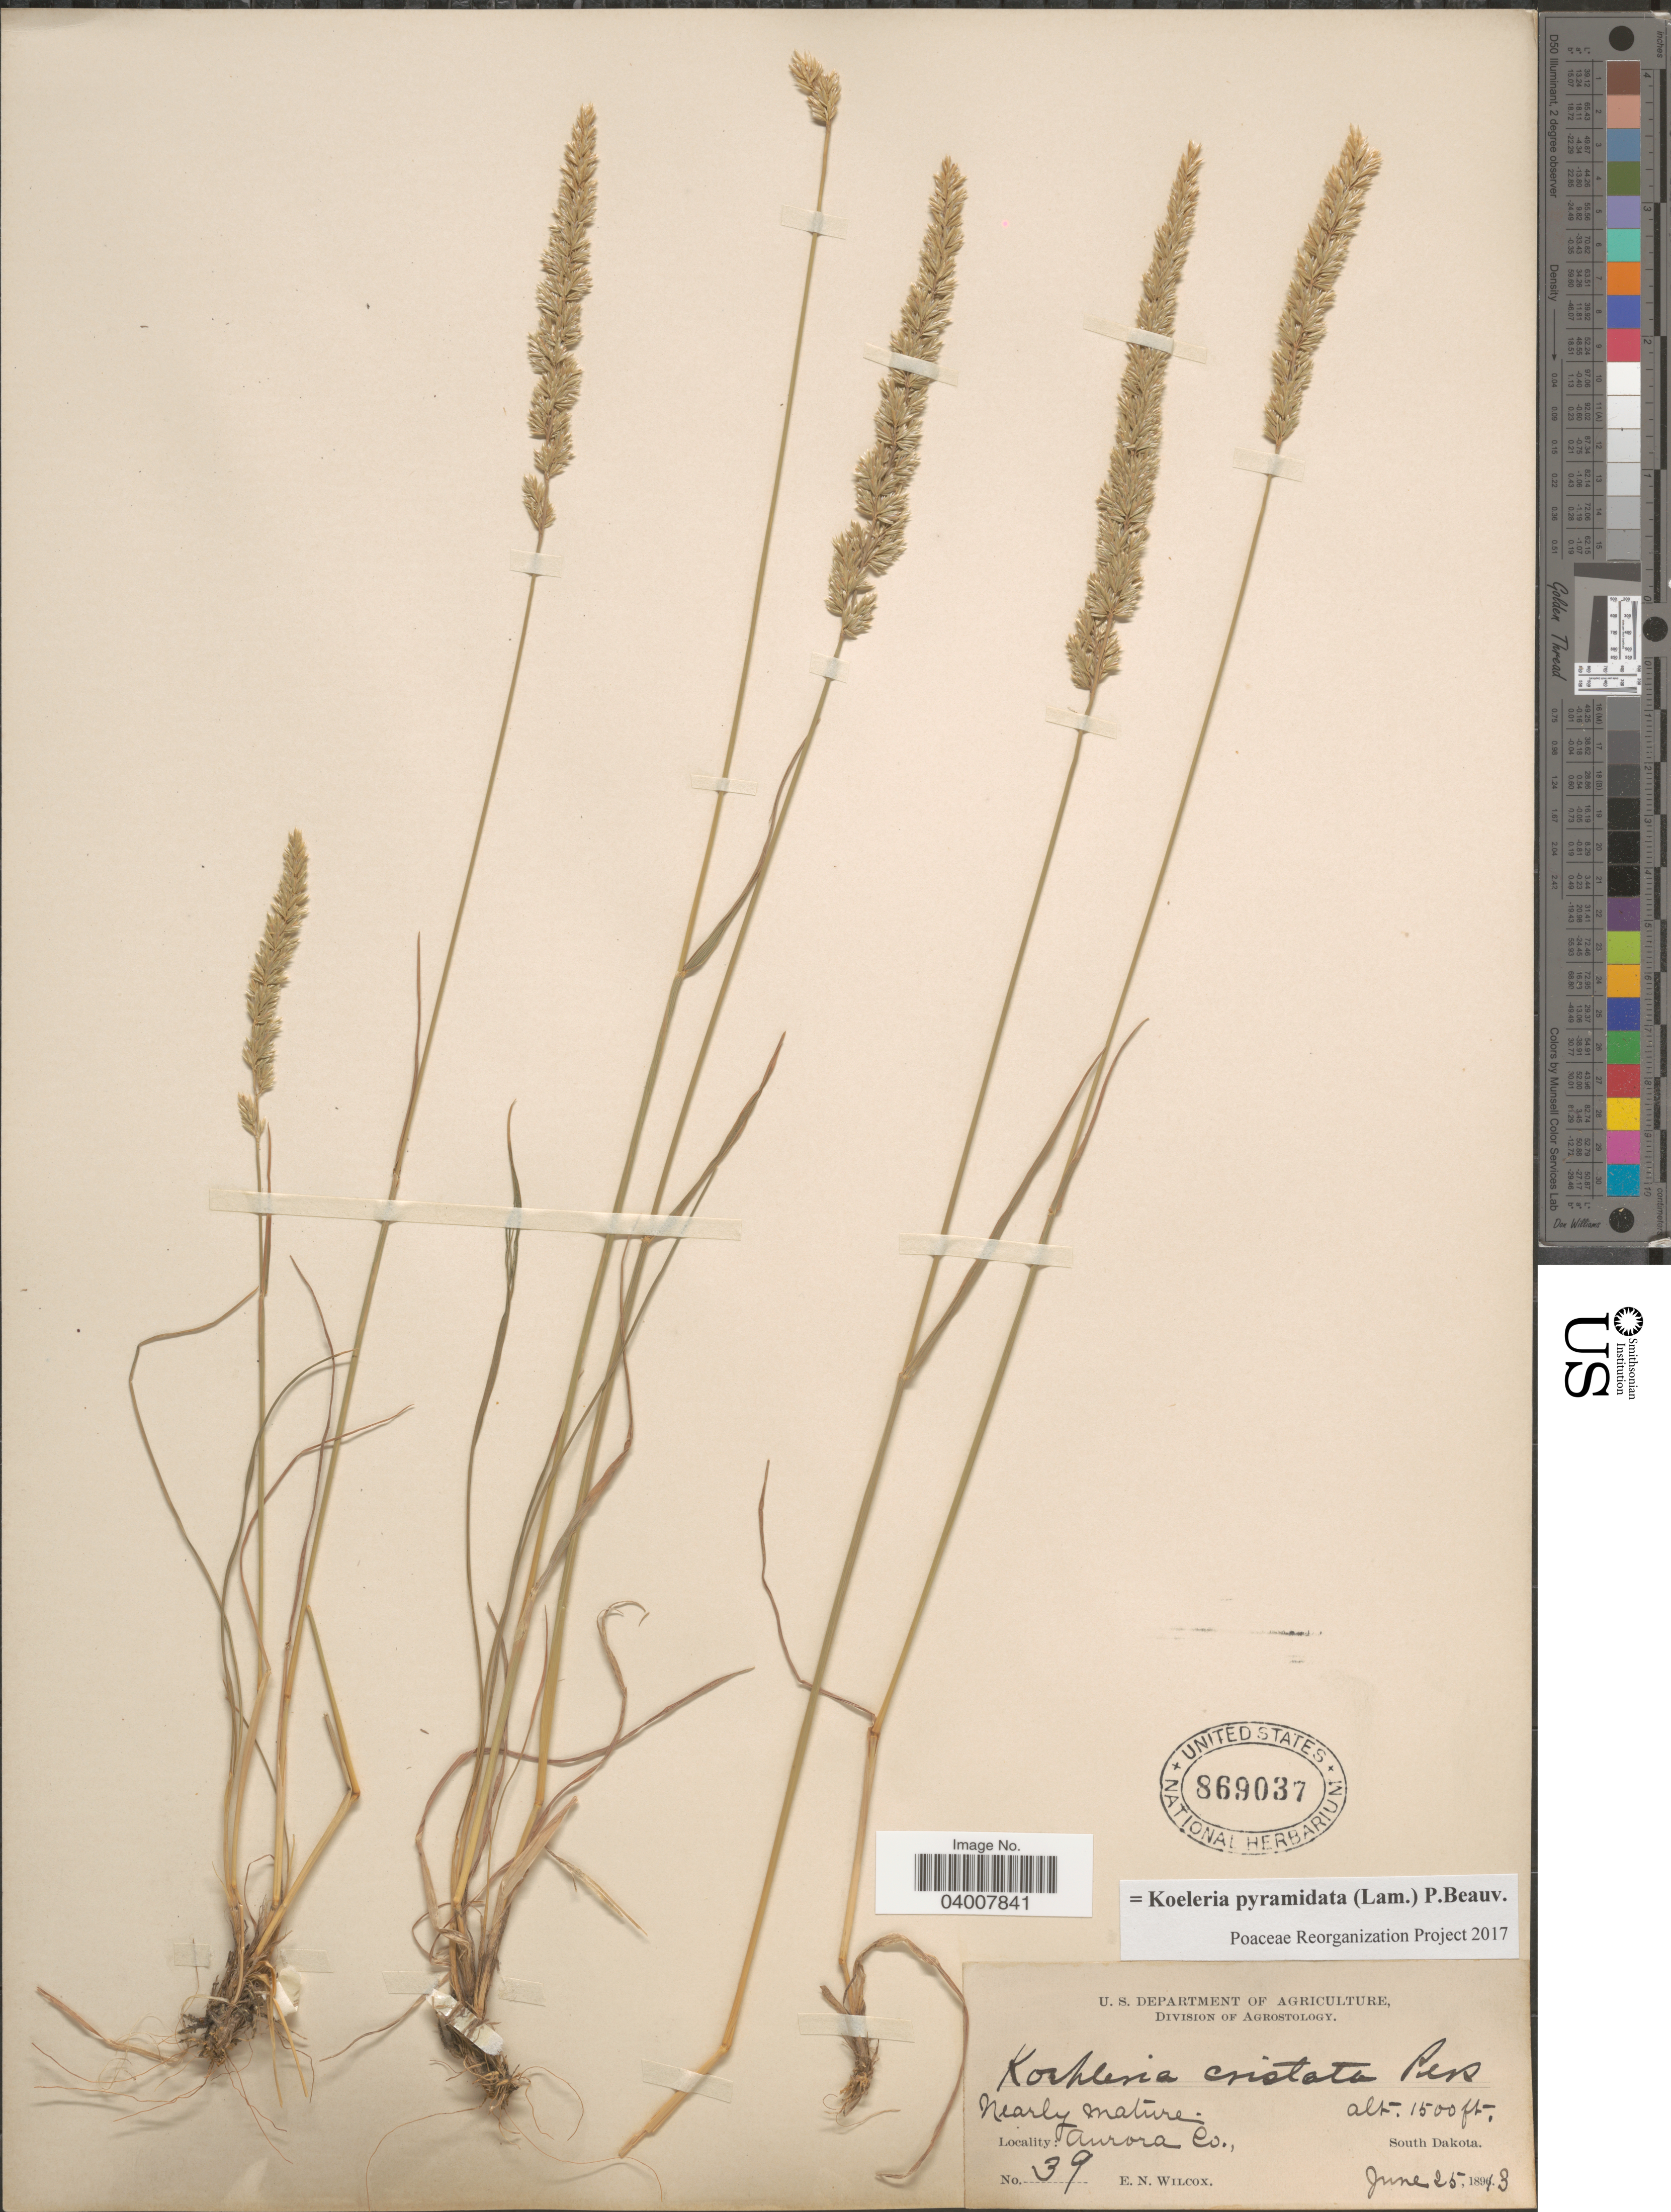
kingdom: Plantae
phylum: Tracheophyta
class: Liliopsida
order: Poales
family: Poaceae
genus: Koeleria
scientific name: Koeleria pyramidata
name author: (Lam.) P. Beauv.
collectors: E. Wilcox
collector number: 39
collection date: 1893-06-25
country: United States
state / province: South Dakota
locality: Aurora Co.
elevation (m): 457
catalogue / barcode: US 869037